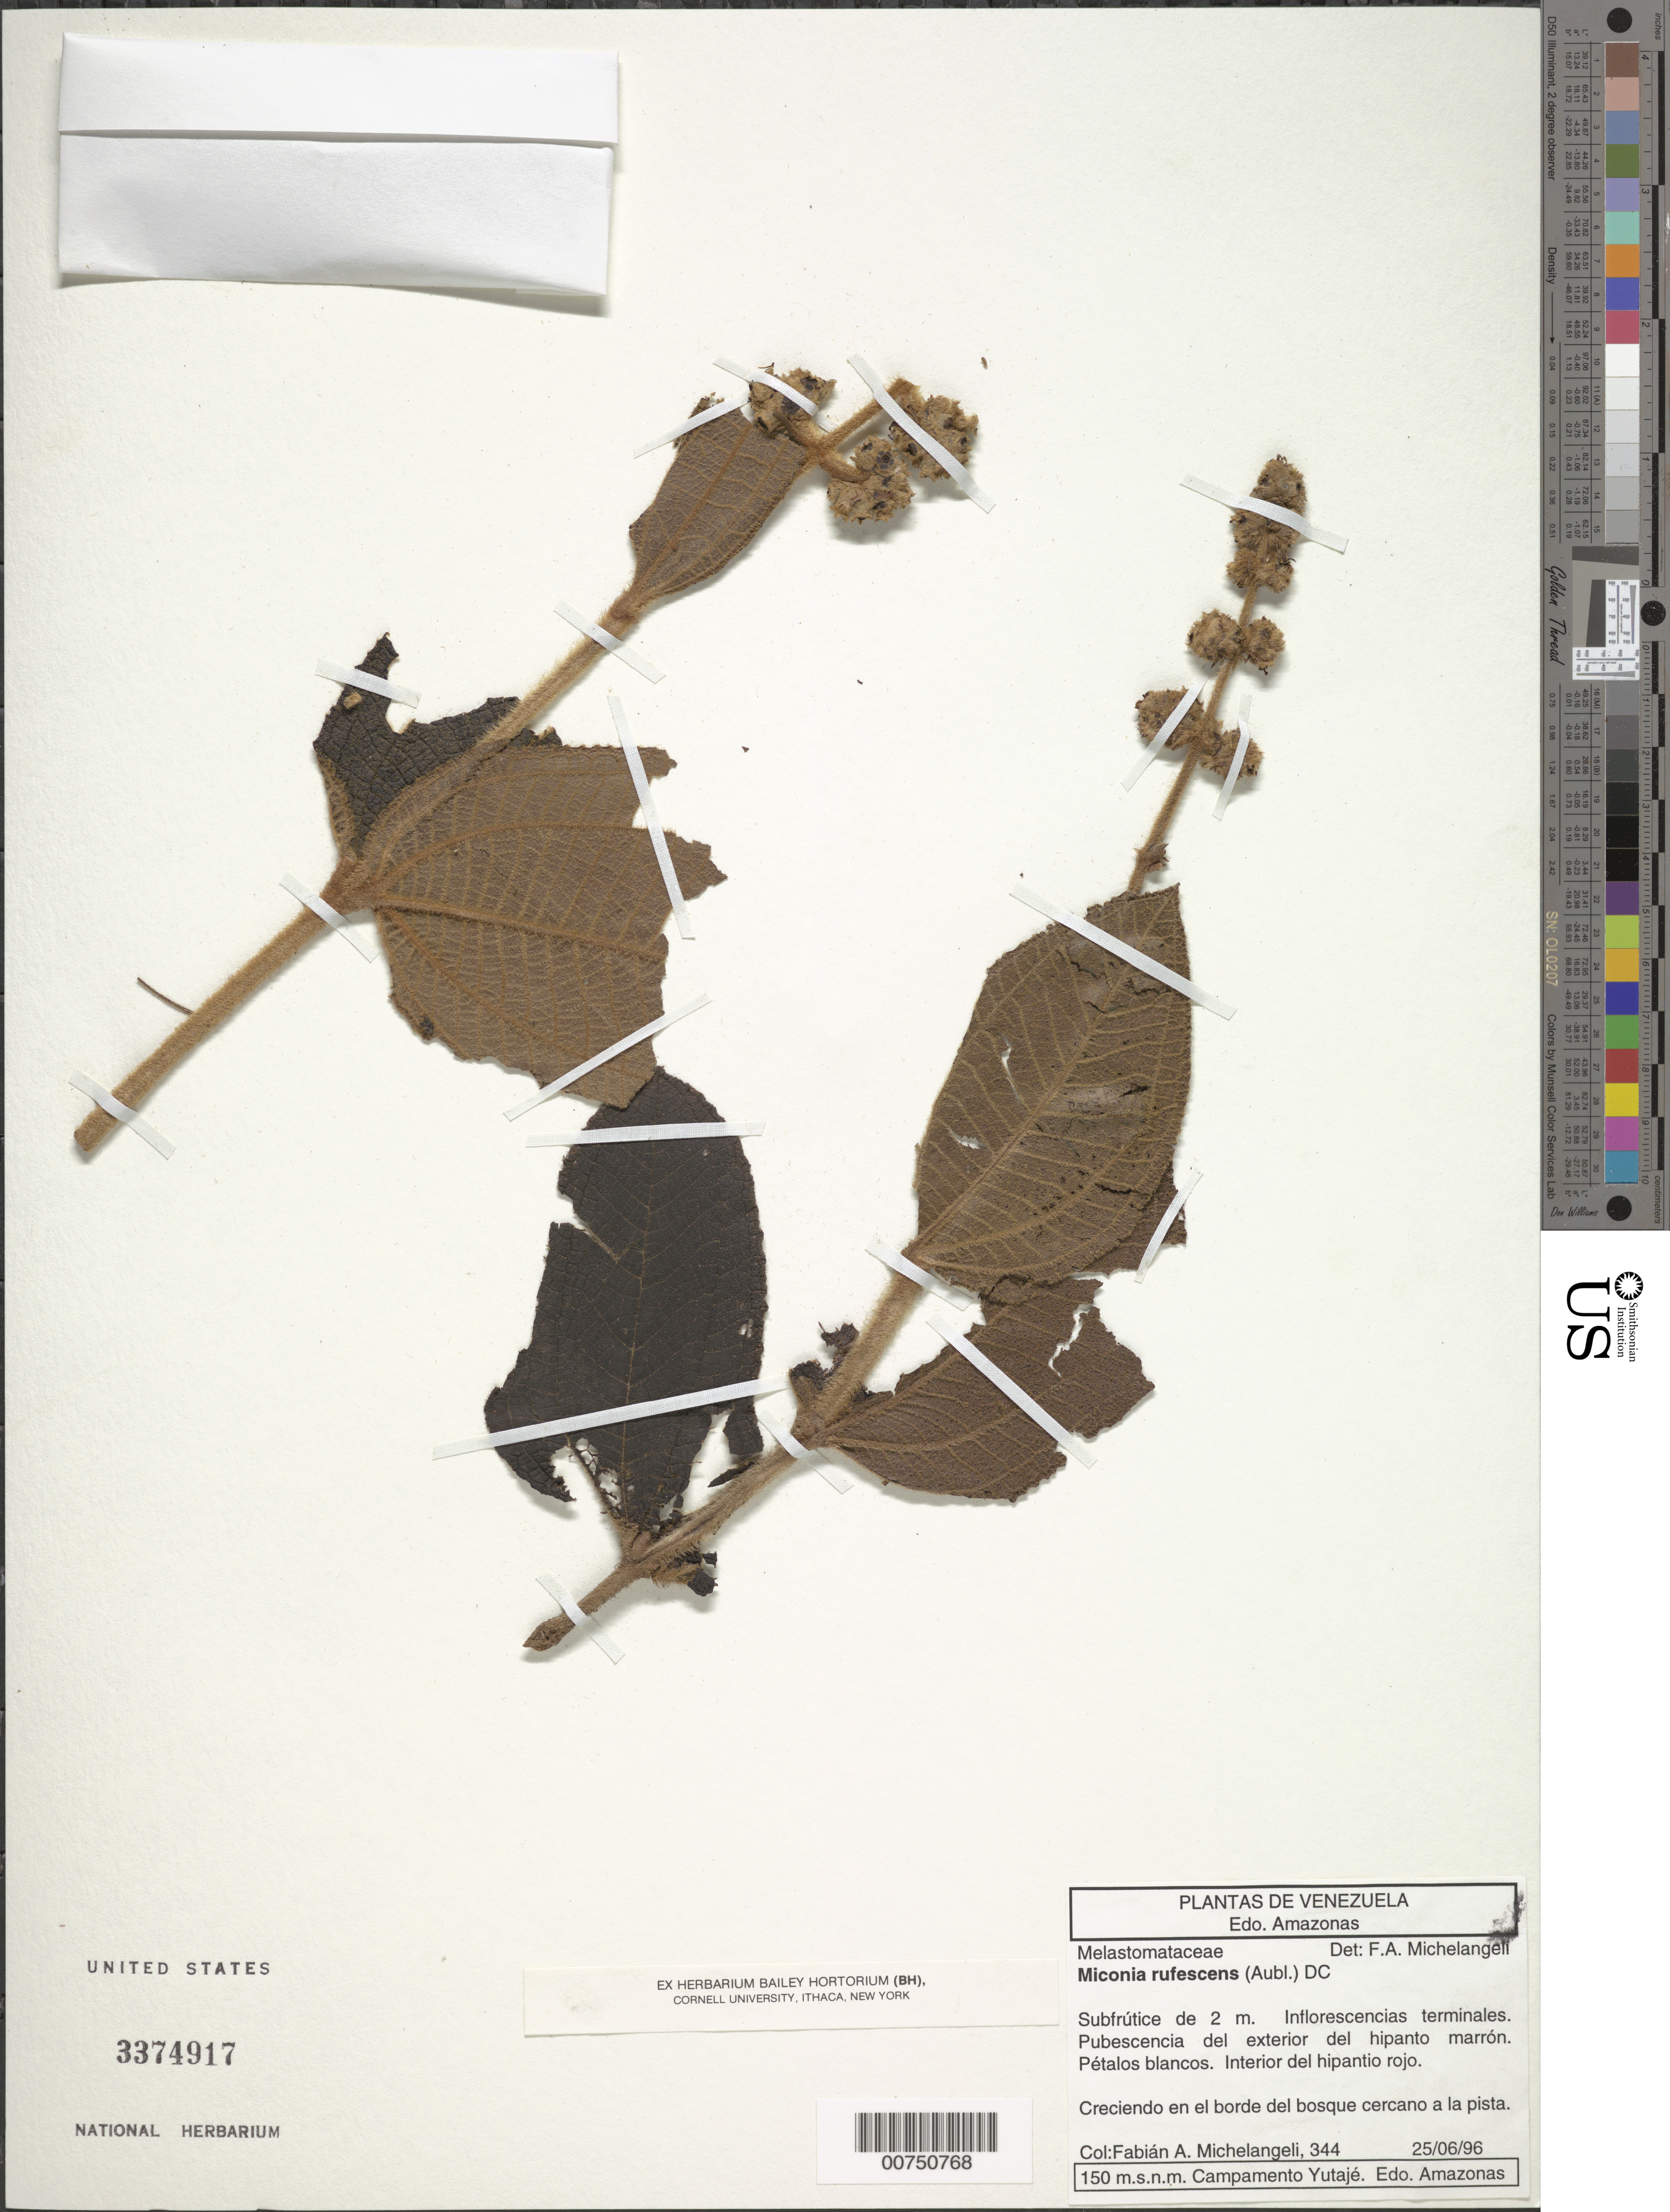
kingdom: Plantae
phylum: Tracheophyta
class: Magnoliopsida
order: Myrtales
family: Melastomataceae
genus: Miconia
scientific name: Miconia rufescens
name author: (Aubl.) DC.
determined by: Michelangeli, F. A.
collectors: F. A. Michelangeli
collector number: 344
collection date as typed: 25-Jun-96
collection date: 1996-06-25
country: Venezuela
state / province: Amazonas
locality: Campamento Yutajé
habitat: Creciendo en el borde del bosque cercano a la pista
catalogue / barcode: US 3374817